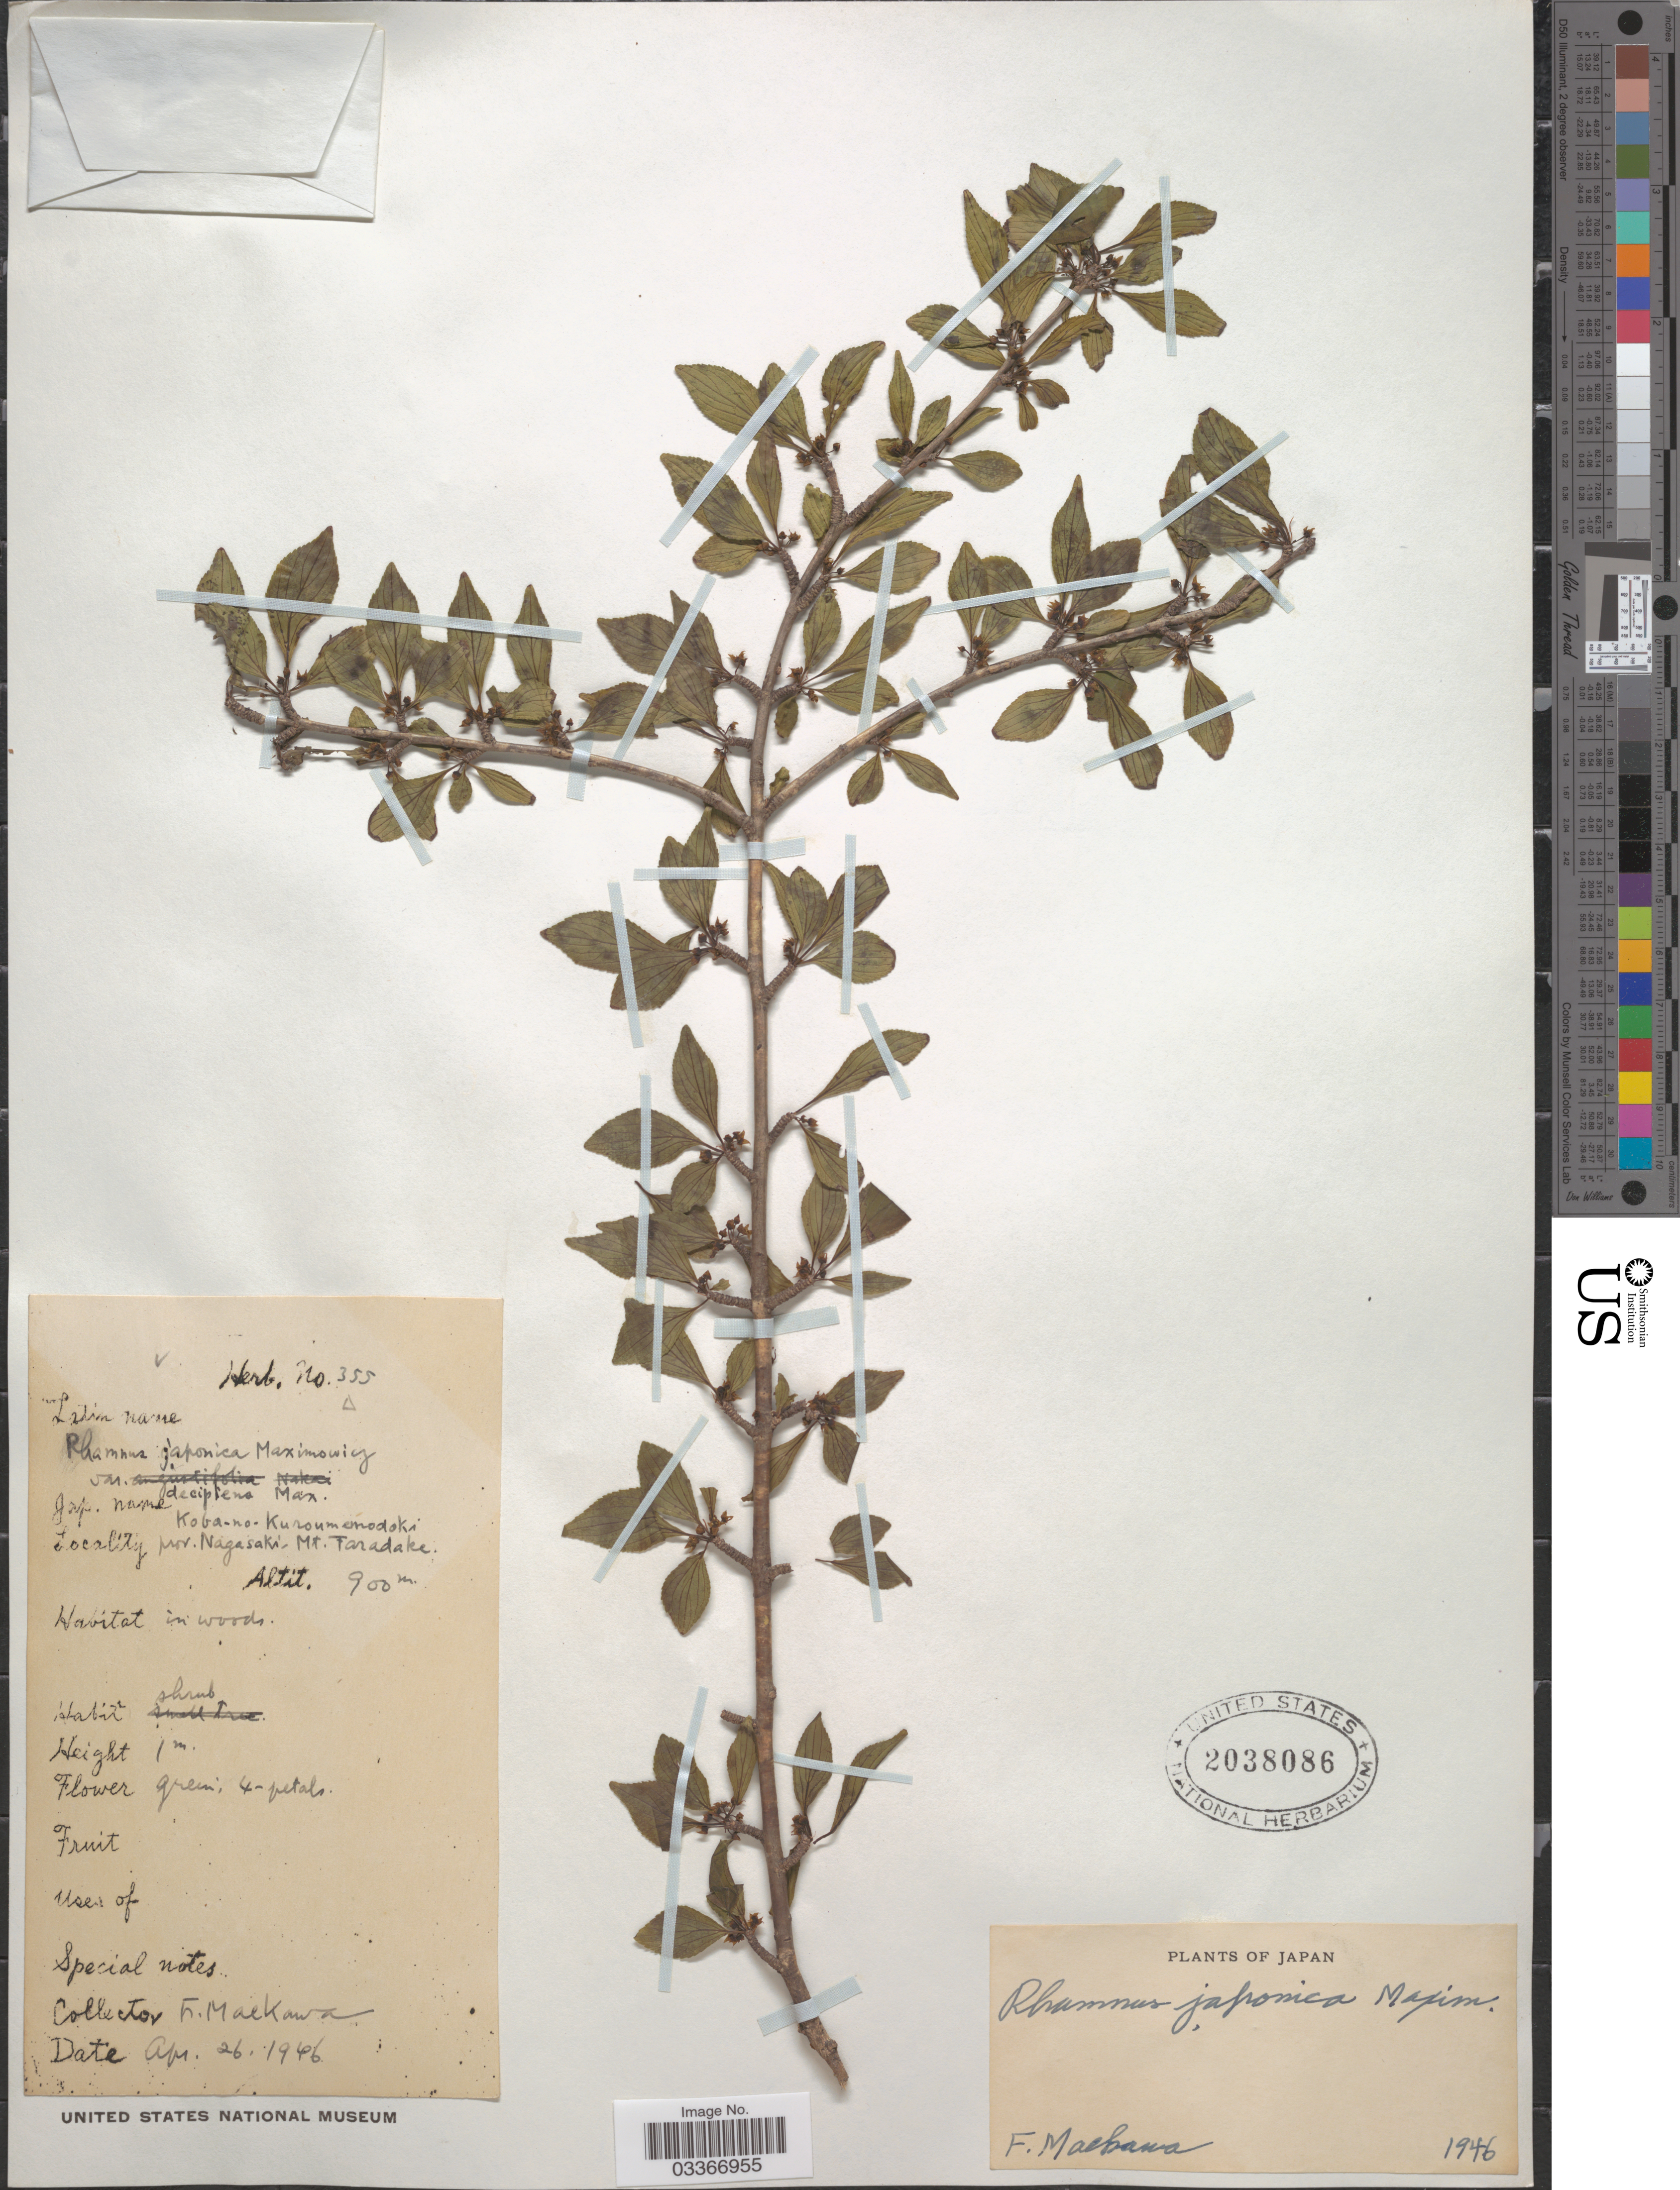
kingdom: Plantae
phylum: Tracheophyta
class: Magnoliopsida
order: Rosales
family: Rhamnaceae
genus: Rhamnus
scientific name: Rhamnus japonica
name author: Maxim.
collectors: F. Maekawa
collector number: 355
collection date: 1946-04-26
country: Japan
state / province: Nagasaki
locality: Koba-no-Kuroumenodoki. [unsure placement] Mt. Taradake.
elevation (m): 900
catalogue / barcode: US 2038086